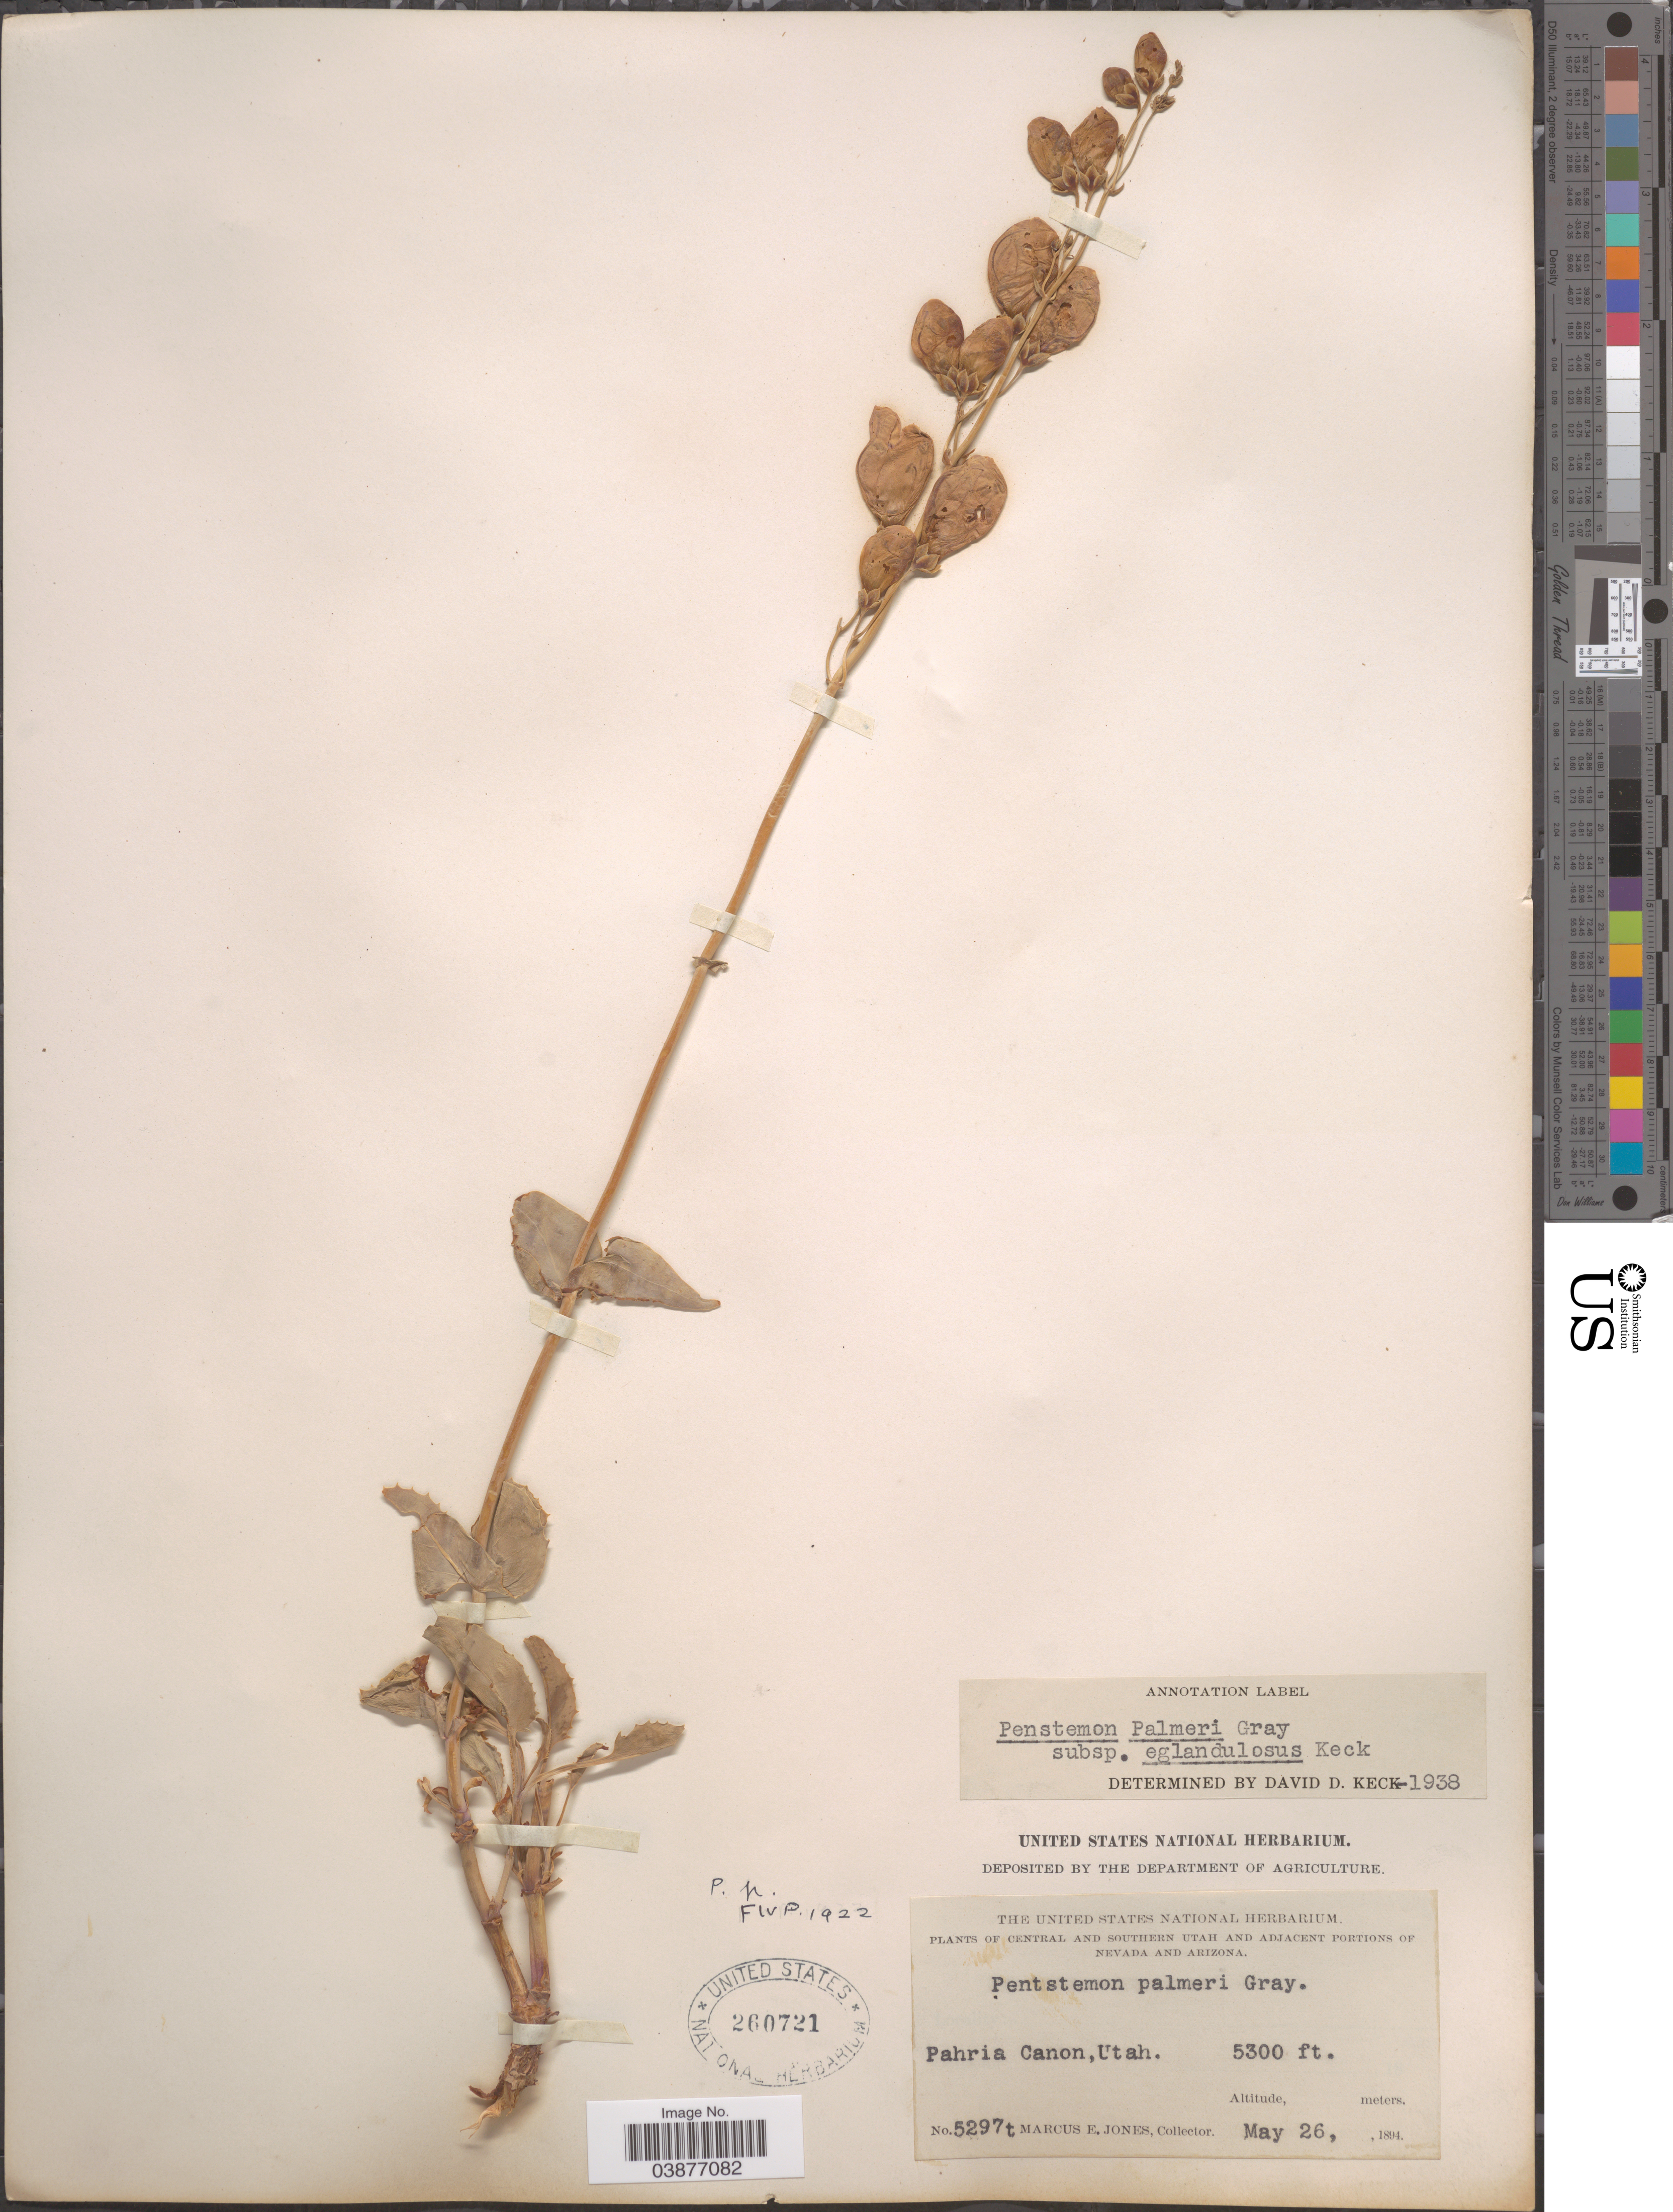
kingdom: Plantae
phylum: Tracheophyta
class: Magnoliopsida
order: Lamiales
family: Plantaginaceae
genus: Penstemon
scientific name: Penstemon palmeri subsp. eglandulosus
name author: D.D. Keck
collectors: M. E. Jones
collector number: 5297t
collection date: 1894-05-26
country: United States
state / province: Utah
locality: Central and Southern Utah. Pahria Canon.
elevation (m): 1615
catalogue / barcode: US 260721